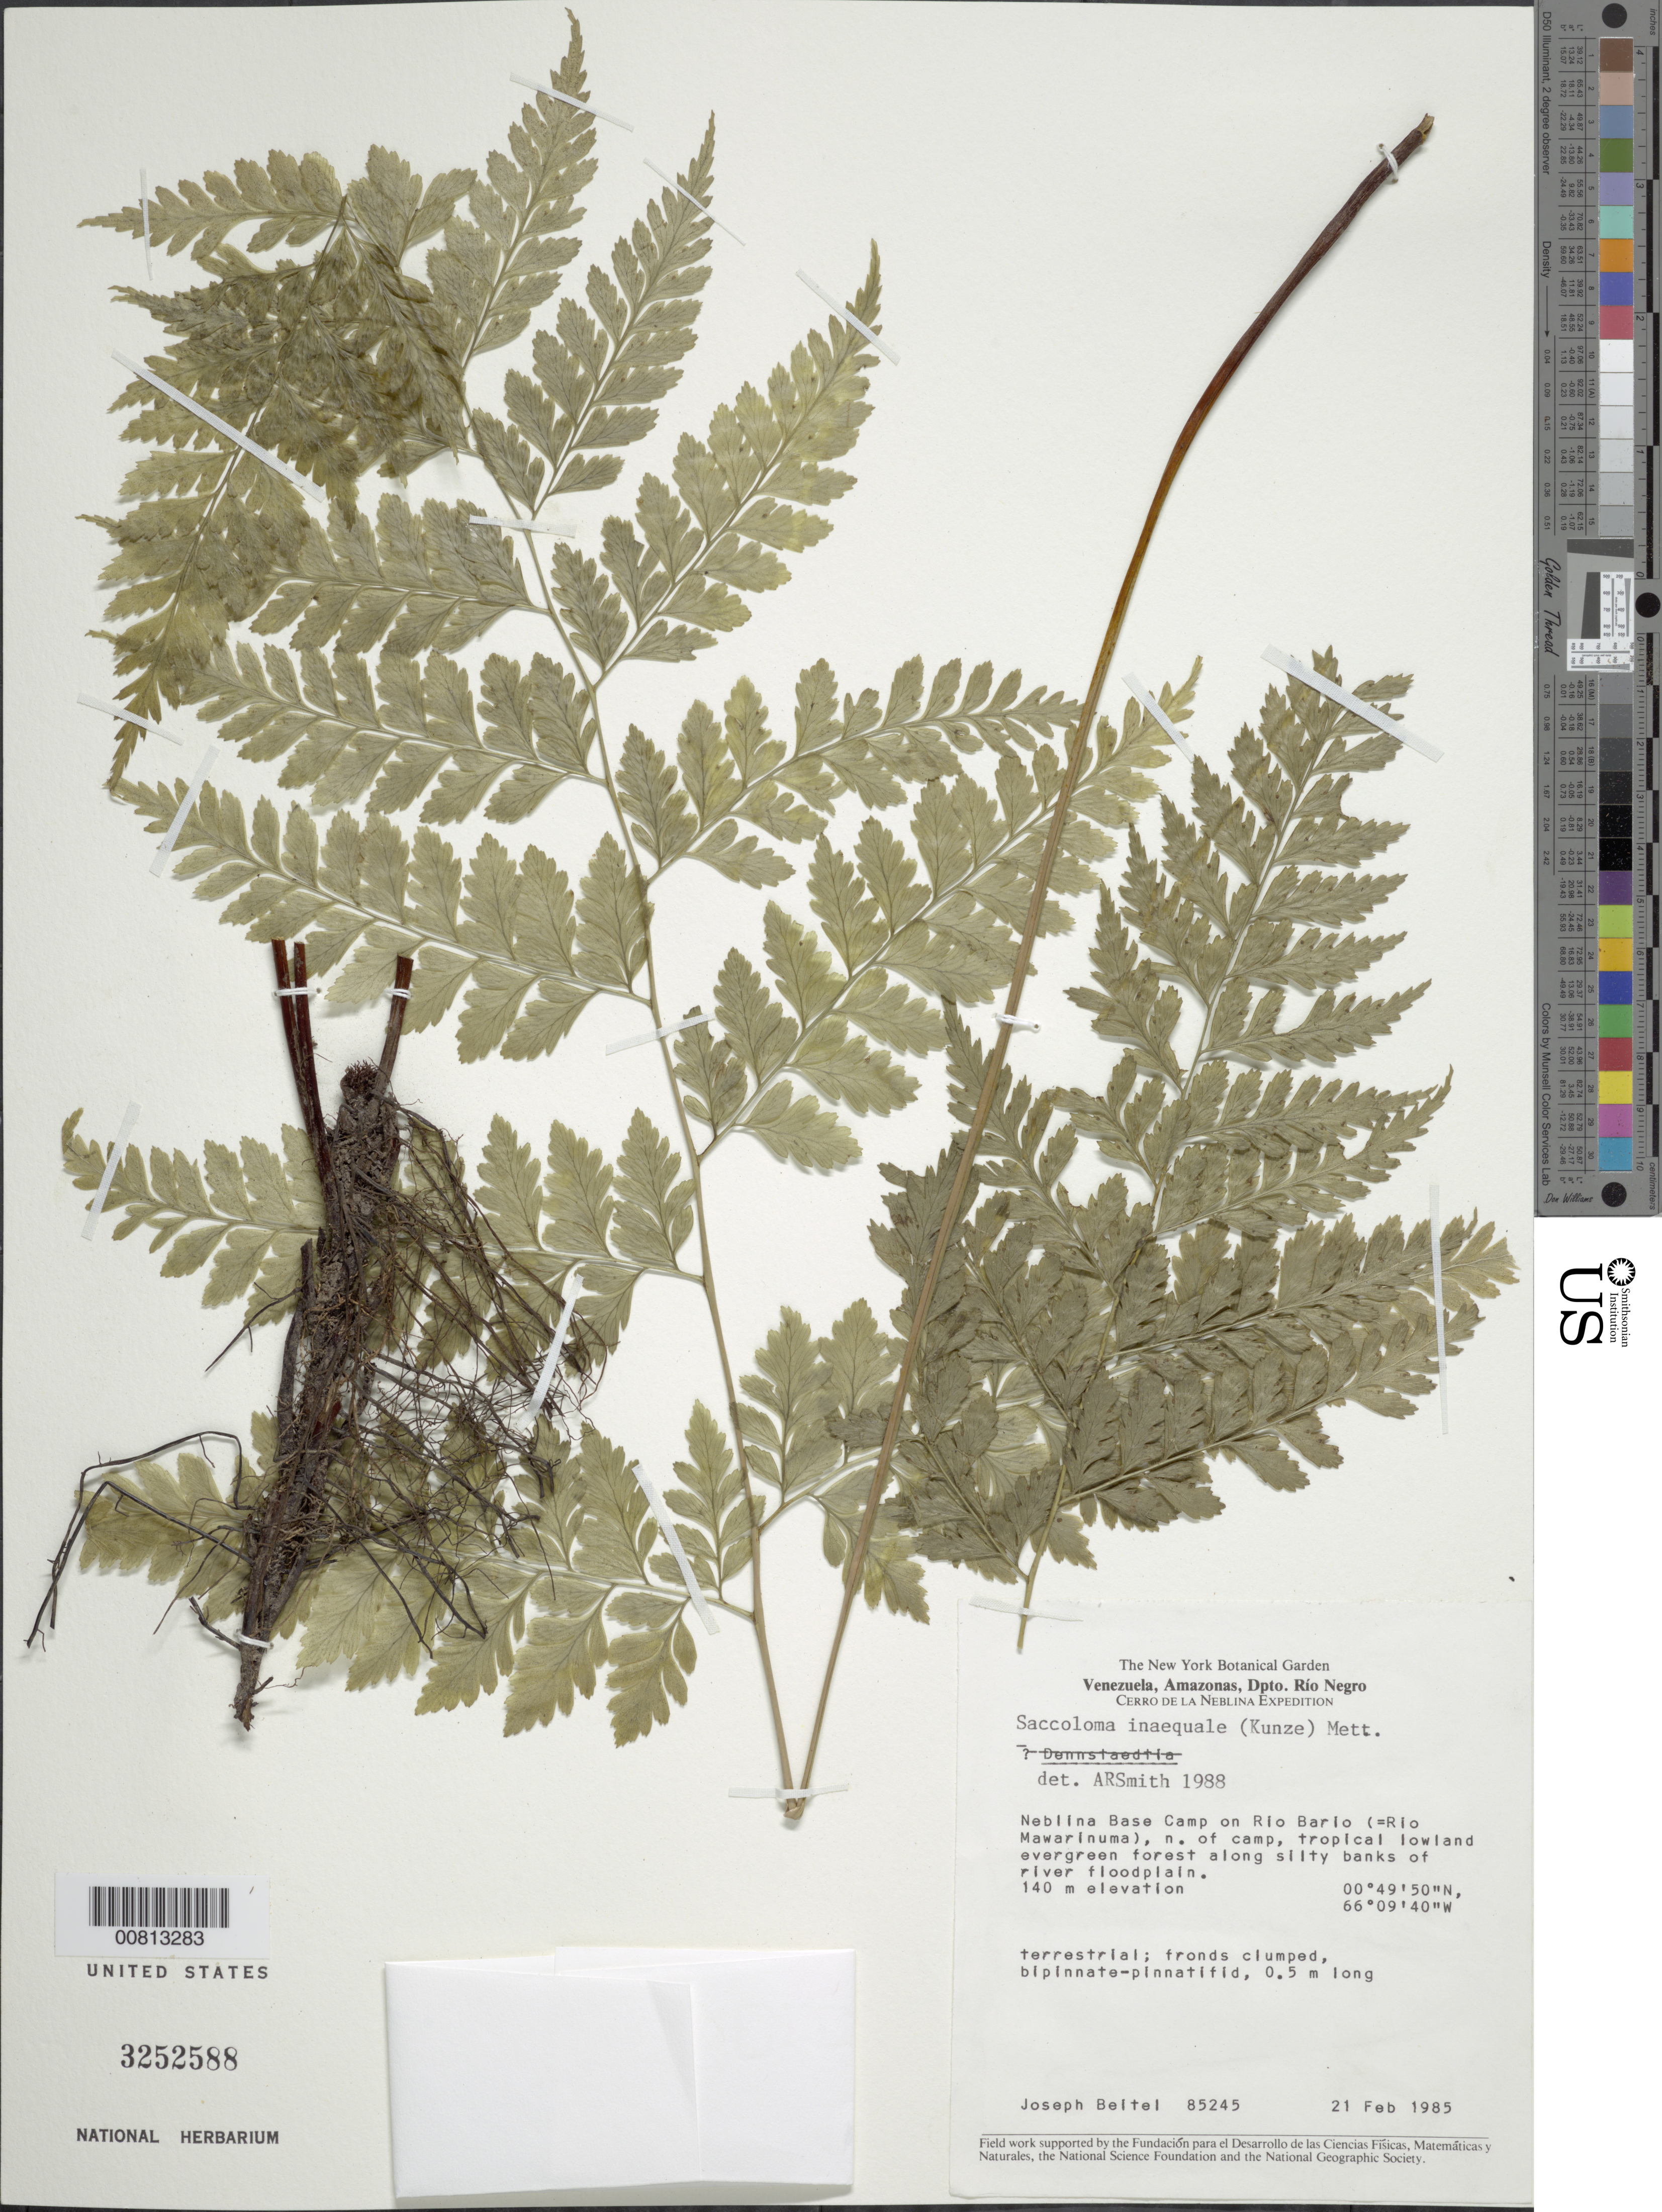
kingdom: Plantae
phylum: Tracheophyta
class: Polypodiopsida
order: Polypodiales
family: Saccolomataceae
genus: Saccoloma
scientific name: Saccoloma inaequale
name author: (Kunze) Mett.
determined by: Smith, Alan R., (UC)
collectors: J. M. Beitel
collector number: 85245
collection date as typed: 21-Feb-85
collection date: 1985-02-21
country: Venezuela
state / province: Amazonas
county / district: Río Negro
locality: Neblina Base Camp on Río Barío (Río Mawarinuma), N of camp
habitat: Tropical lowland evergreen forest along silty banks of river floodplain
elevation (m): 140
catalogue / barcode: US 3252588